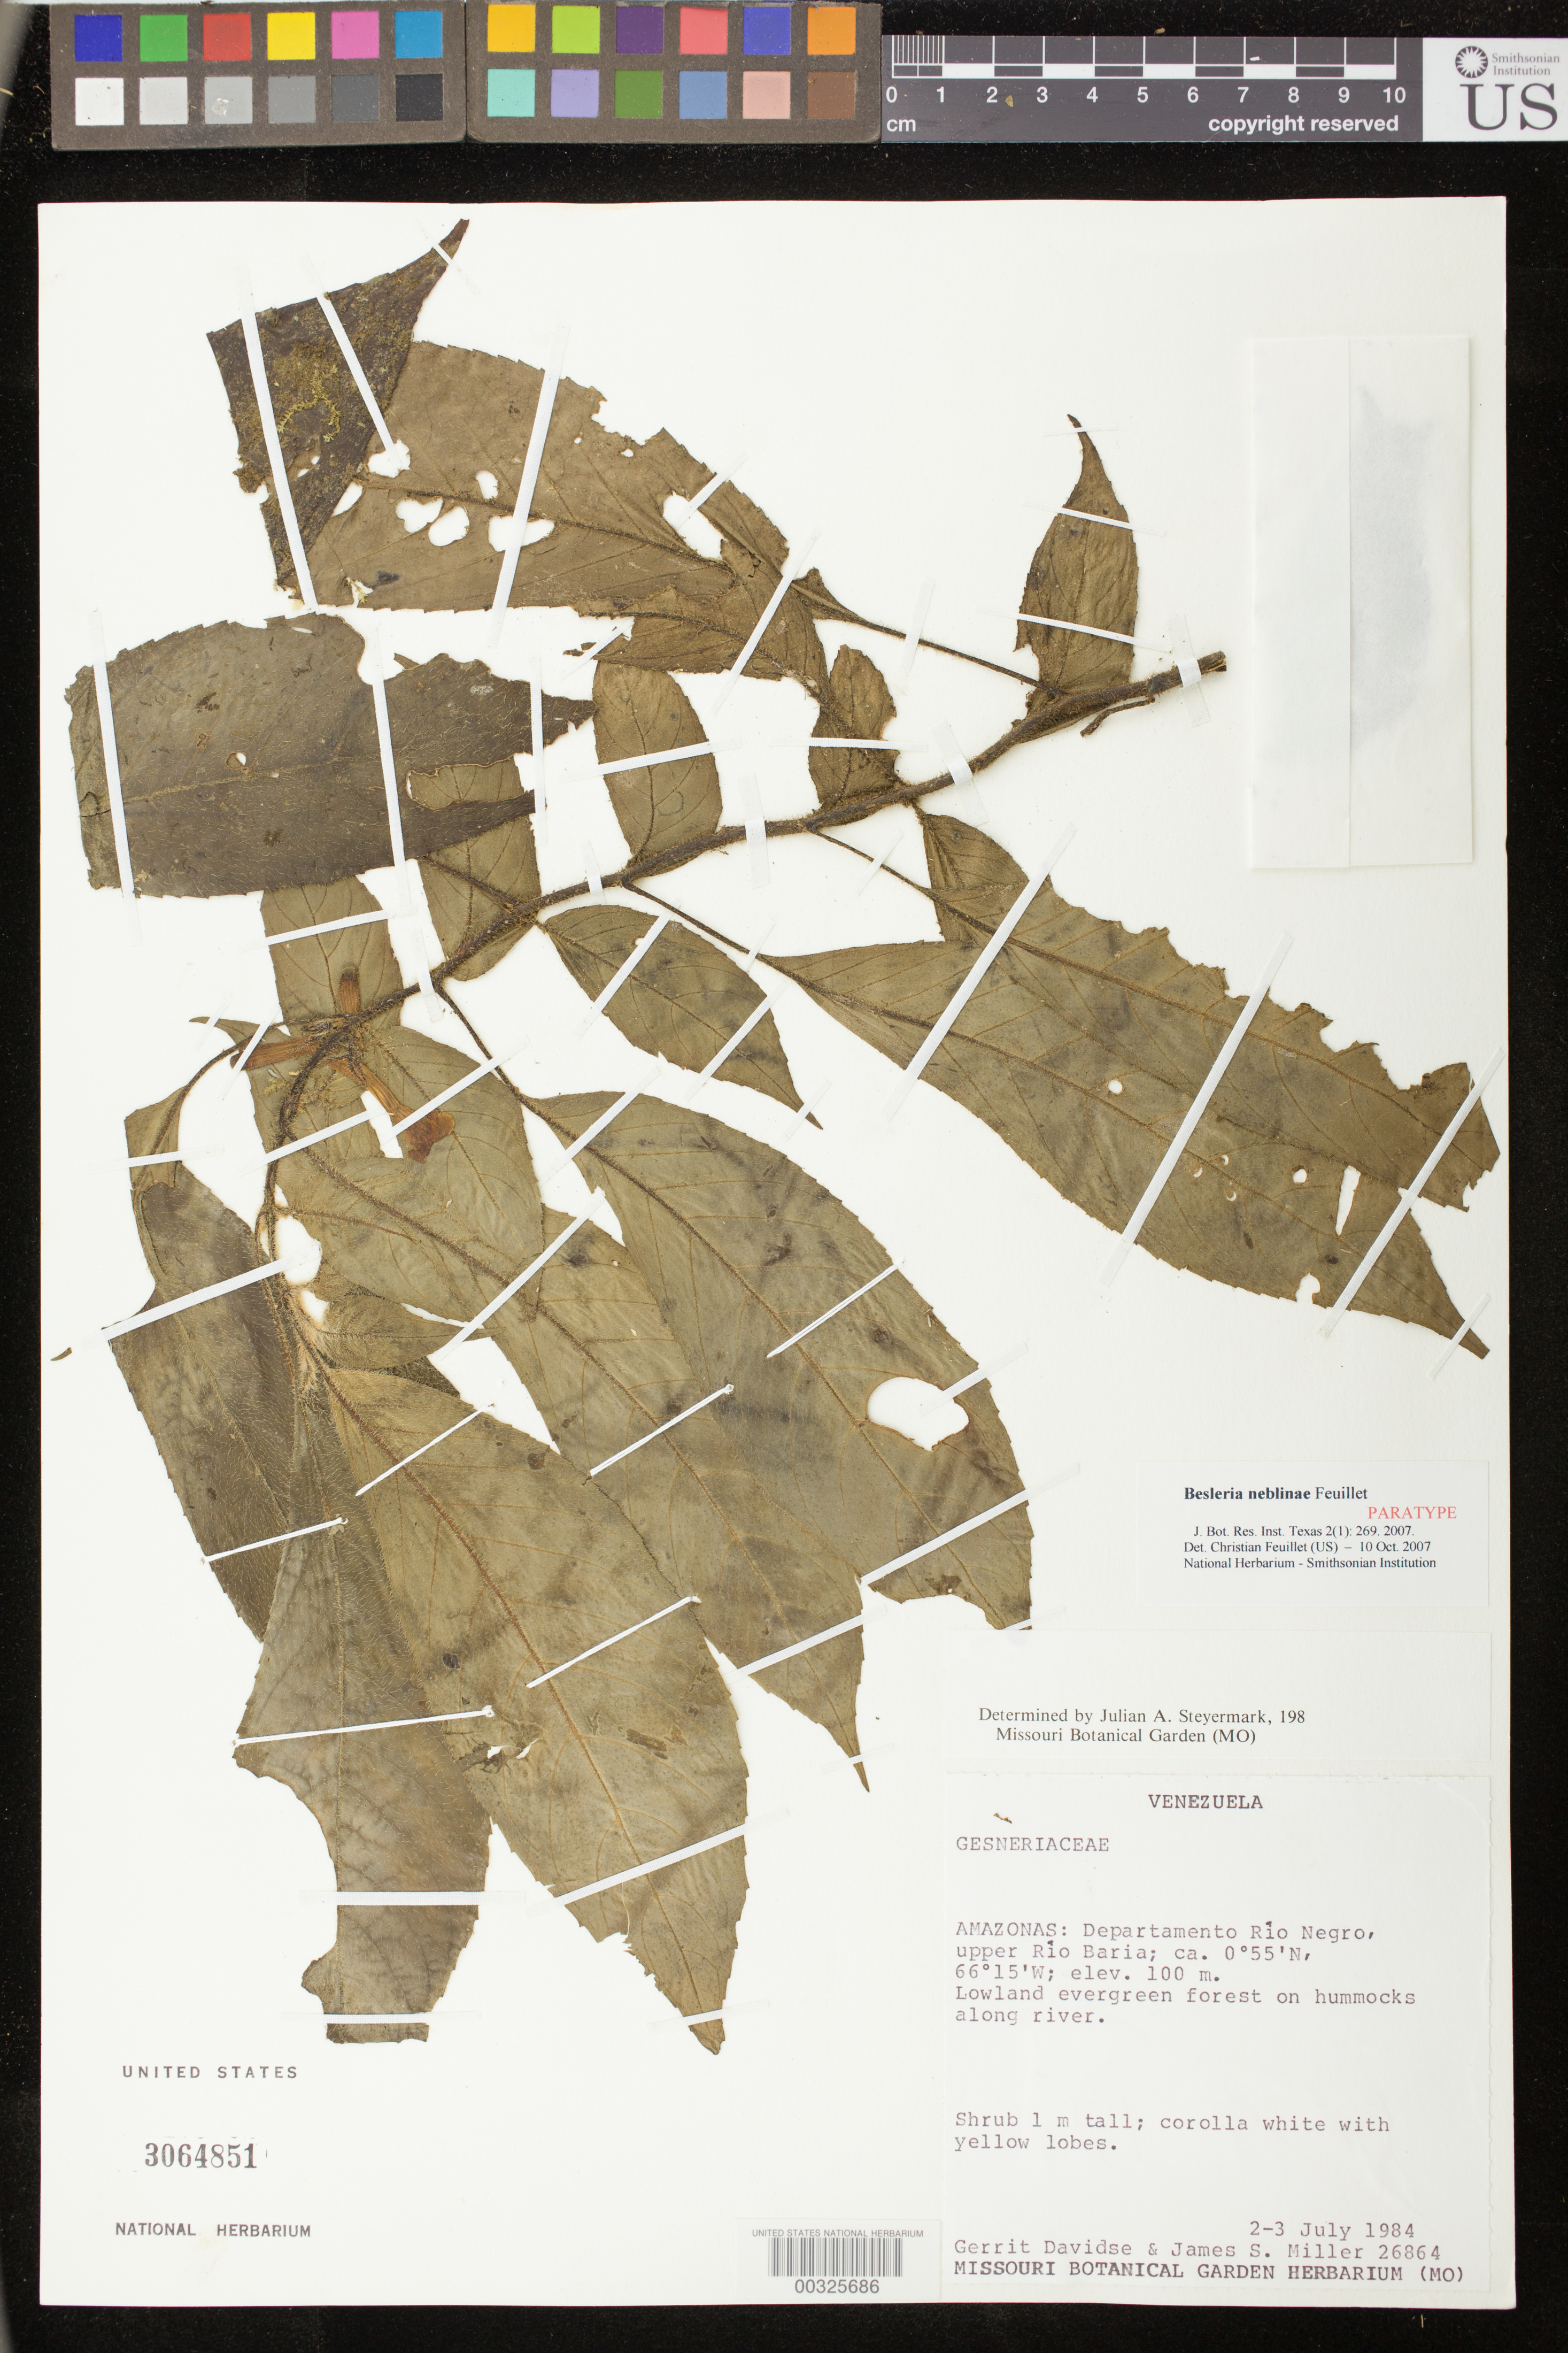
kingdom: Plantae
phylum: Tracheophyta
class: Magnoliopsida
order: Lamiales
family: Gesneriaceae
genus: Besleria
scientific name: Besleria neblinae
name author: Feuillet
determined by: Feuillet, C.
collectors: G. Davidse & J. S. Miller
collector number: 26864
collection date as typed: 2-3 Jul 1984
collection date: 1984-07-02/1984-07-03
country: Venezuela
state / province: Amazonas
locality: Rio Negro Dept., Upper Rio Baria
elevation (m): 100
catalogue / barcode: US 3064851